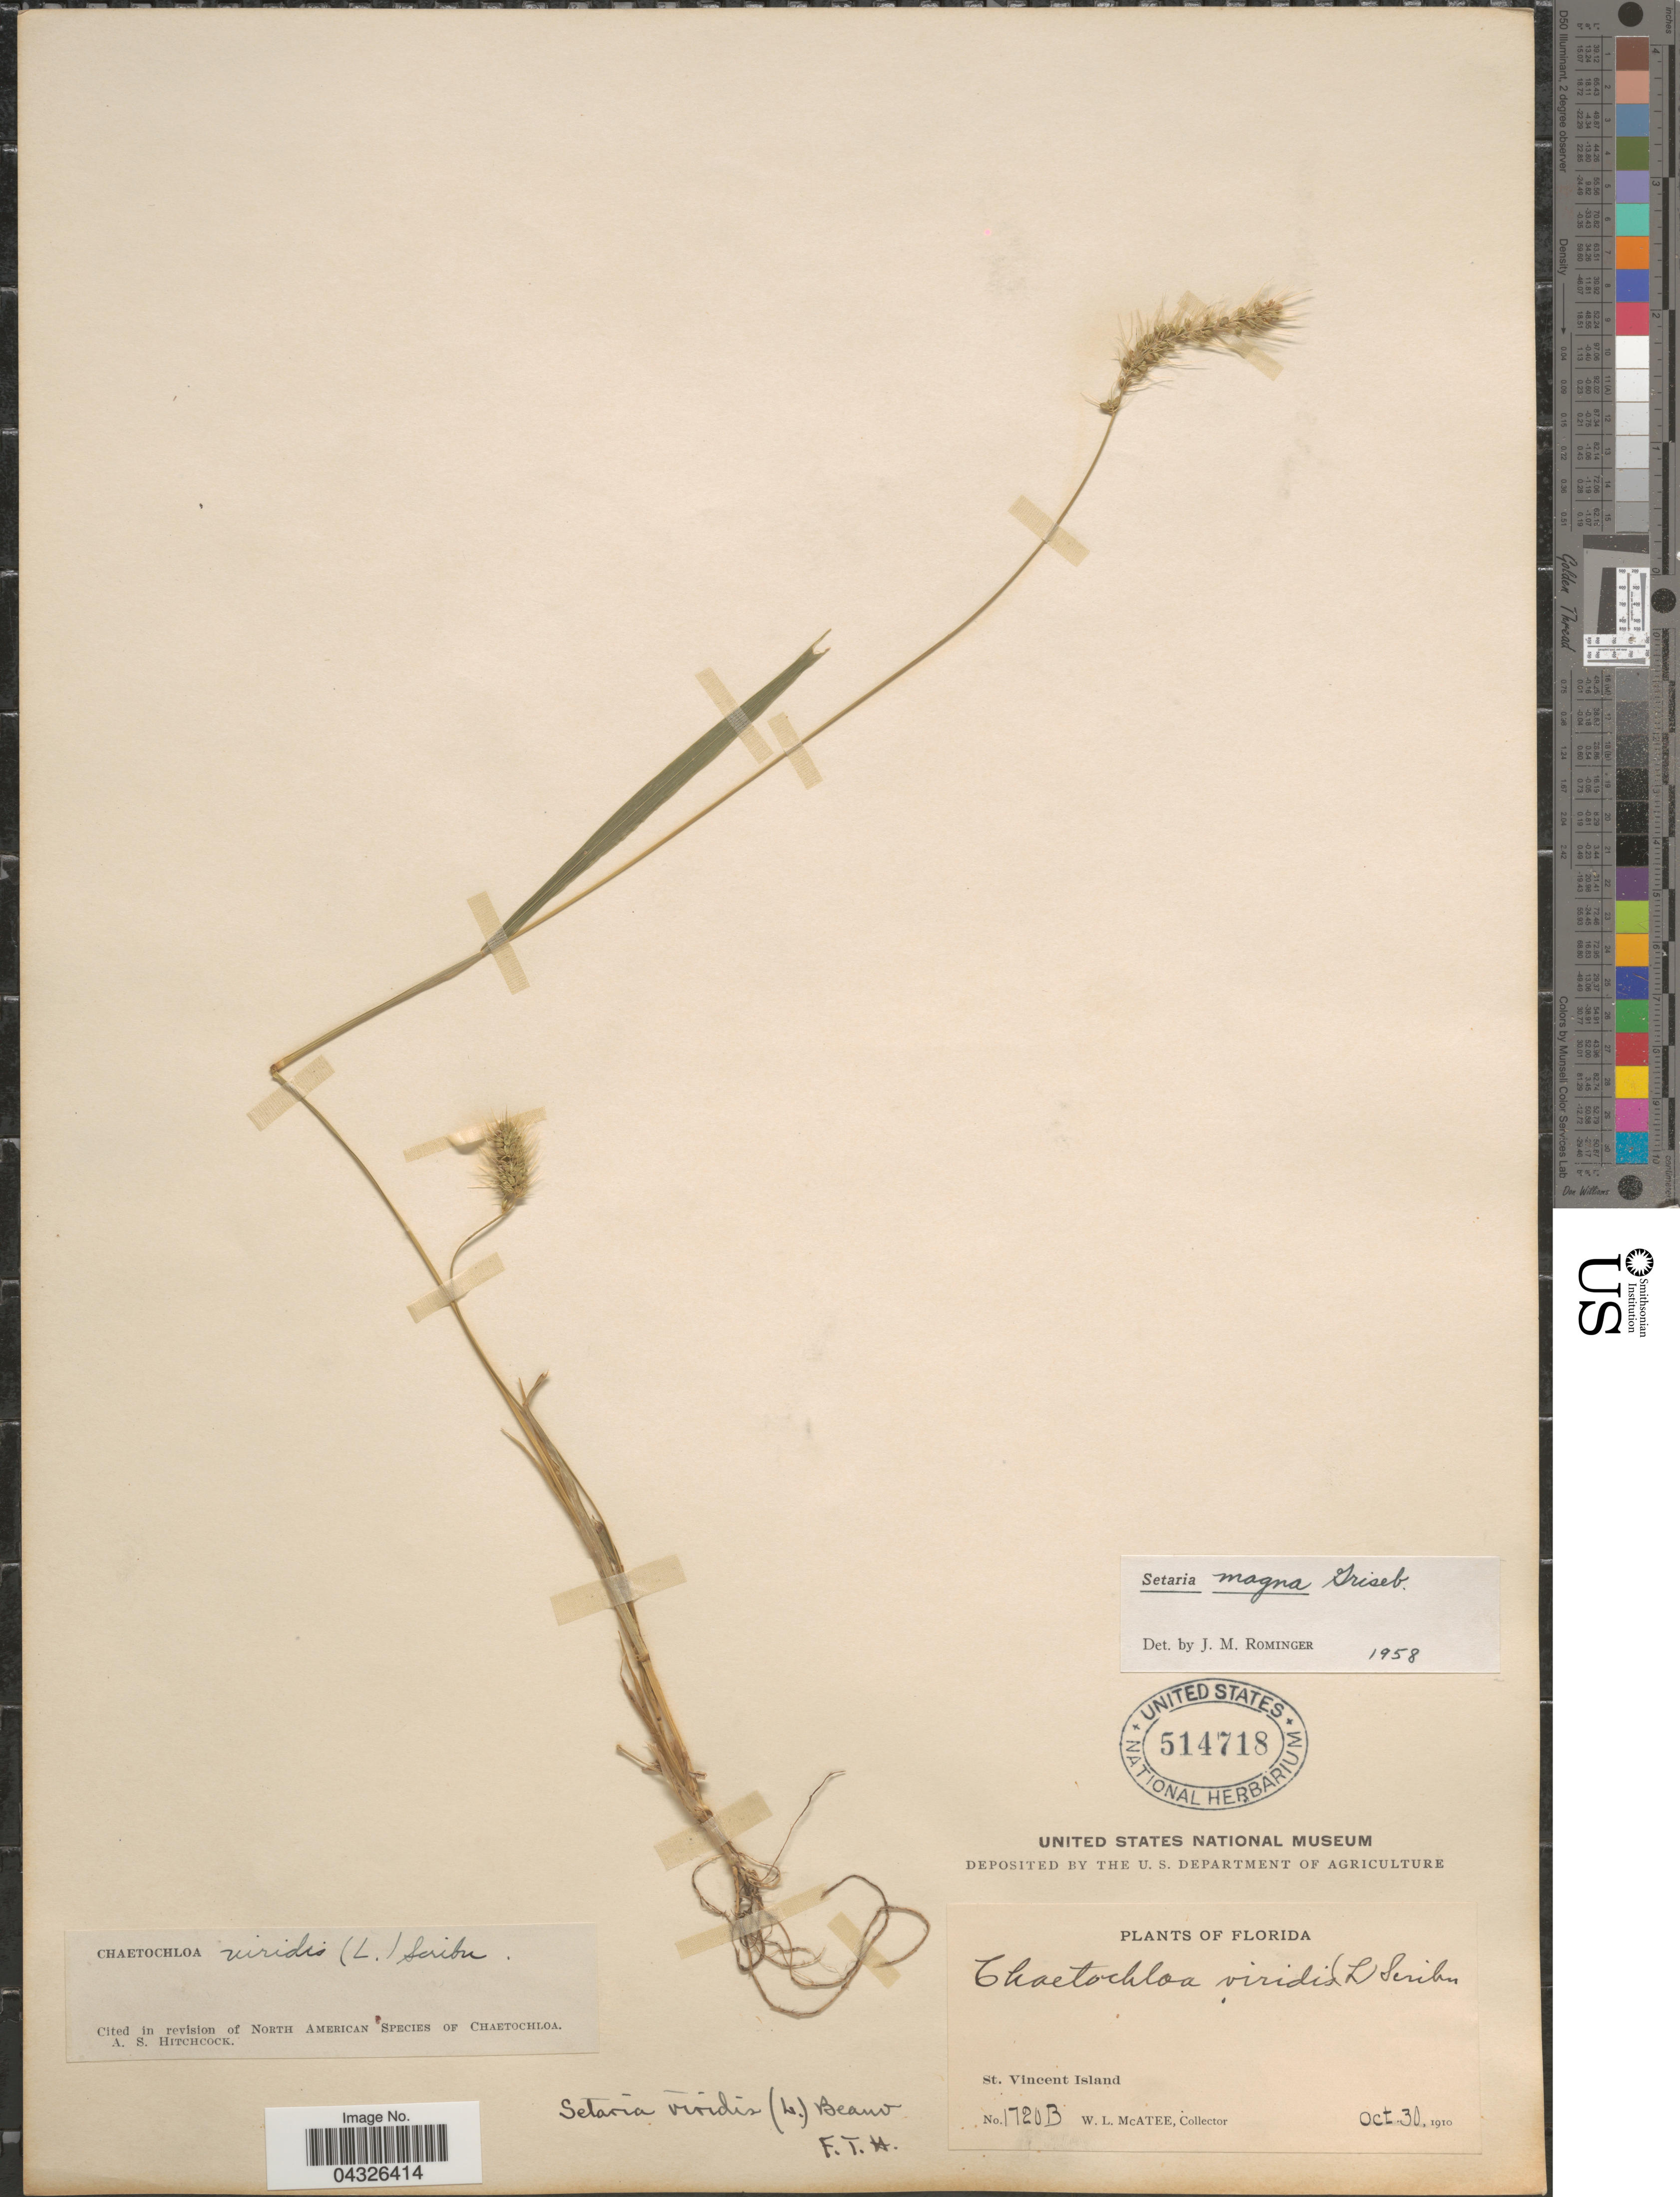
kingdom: Plantae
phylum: Tracheophyta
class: Liliopsida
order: Poales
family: Poaceae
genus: Setaria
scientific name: Setaria viridis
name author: (L.) P. Beauv.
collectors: W. McAtee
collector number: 1720B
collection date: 1910-10-30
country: United States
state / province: Florida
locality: St. Vincent Island.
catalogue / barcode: US 514718